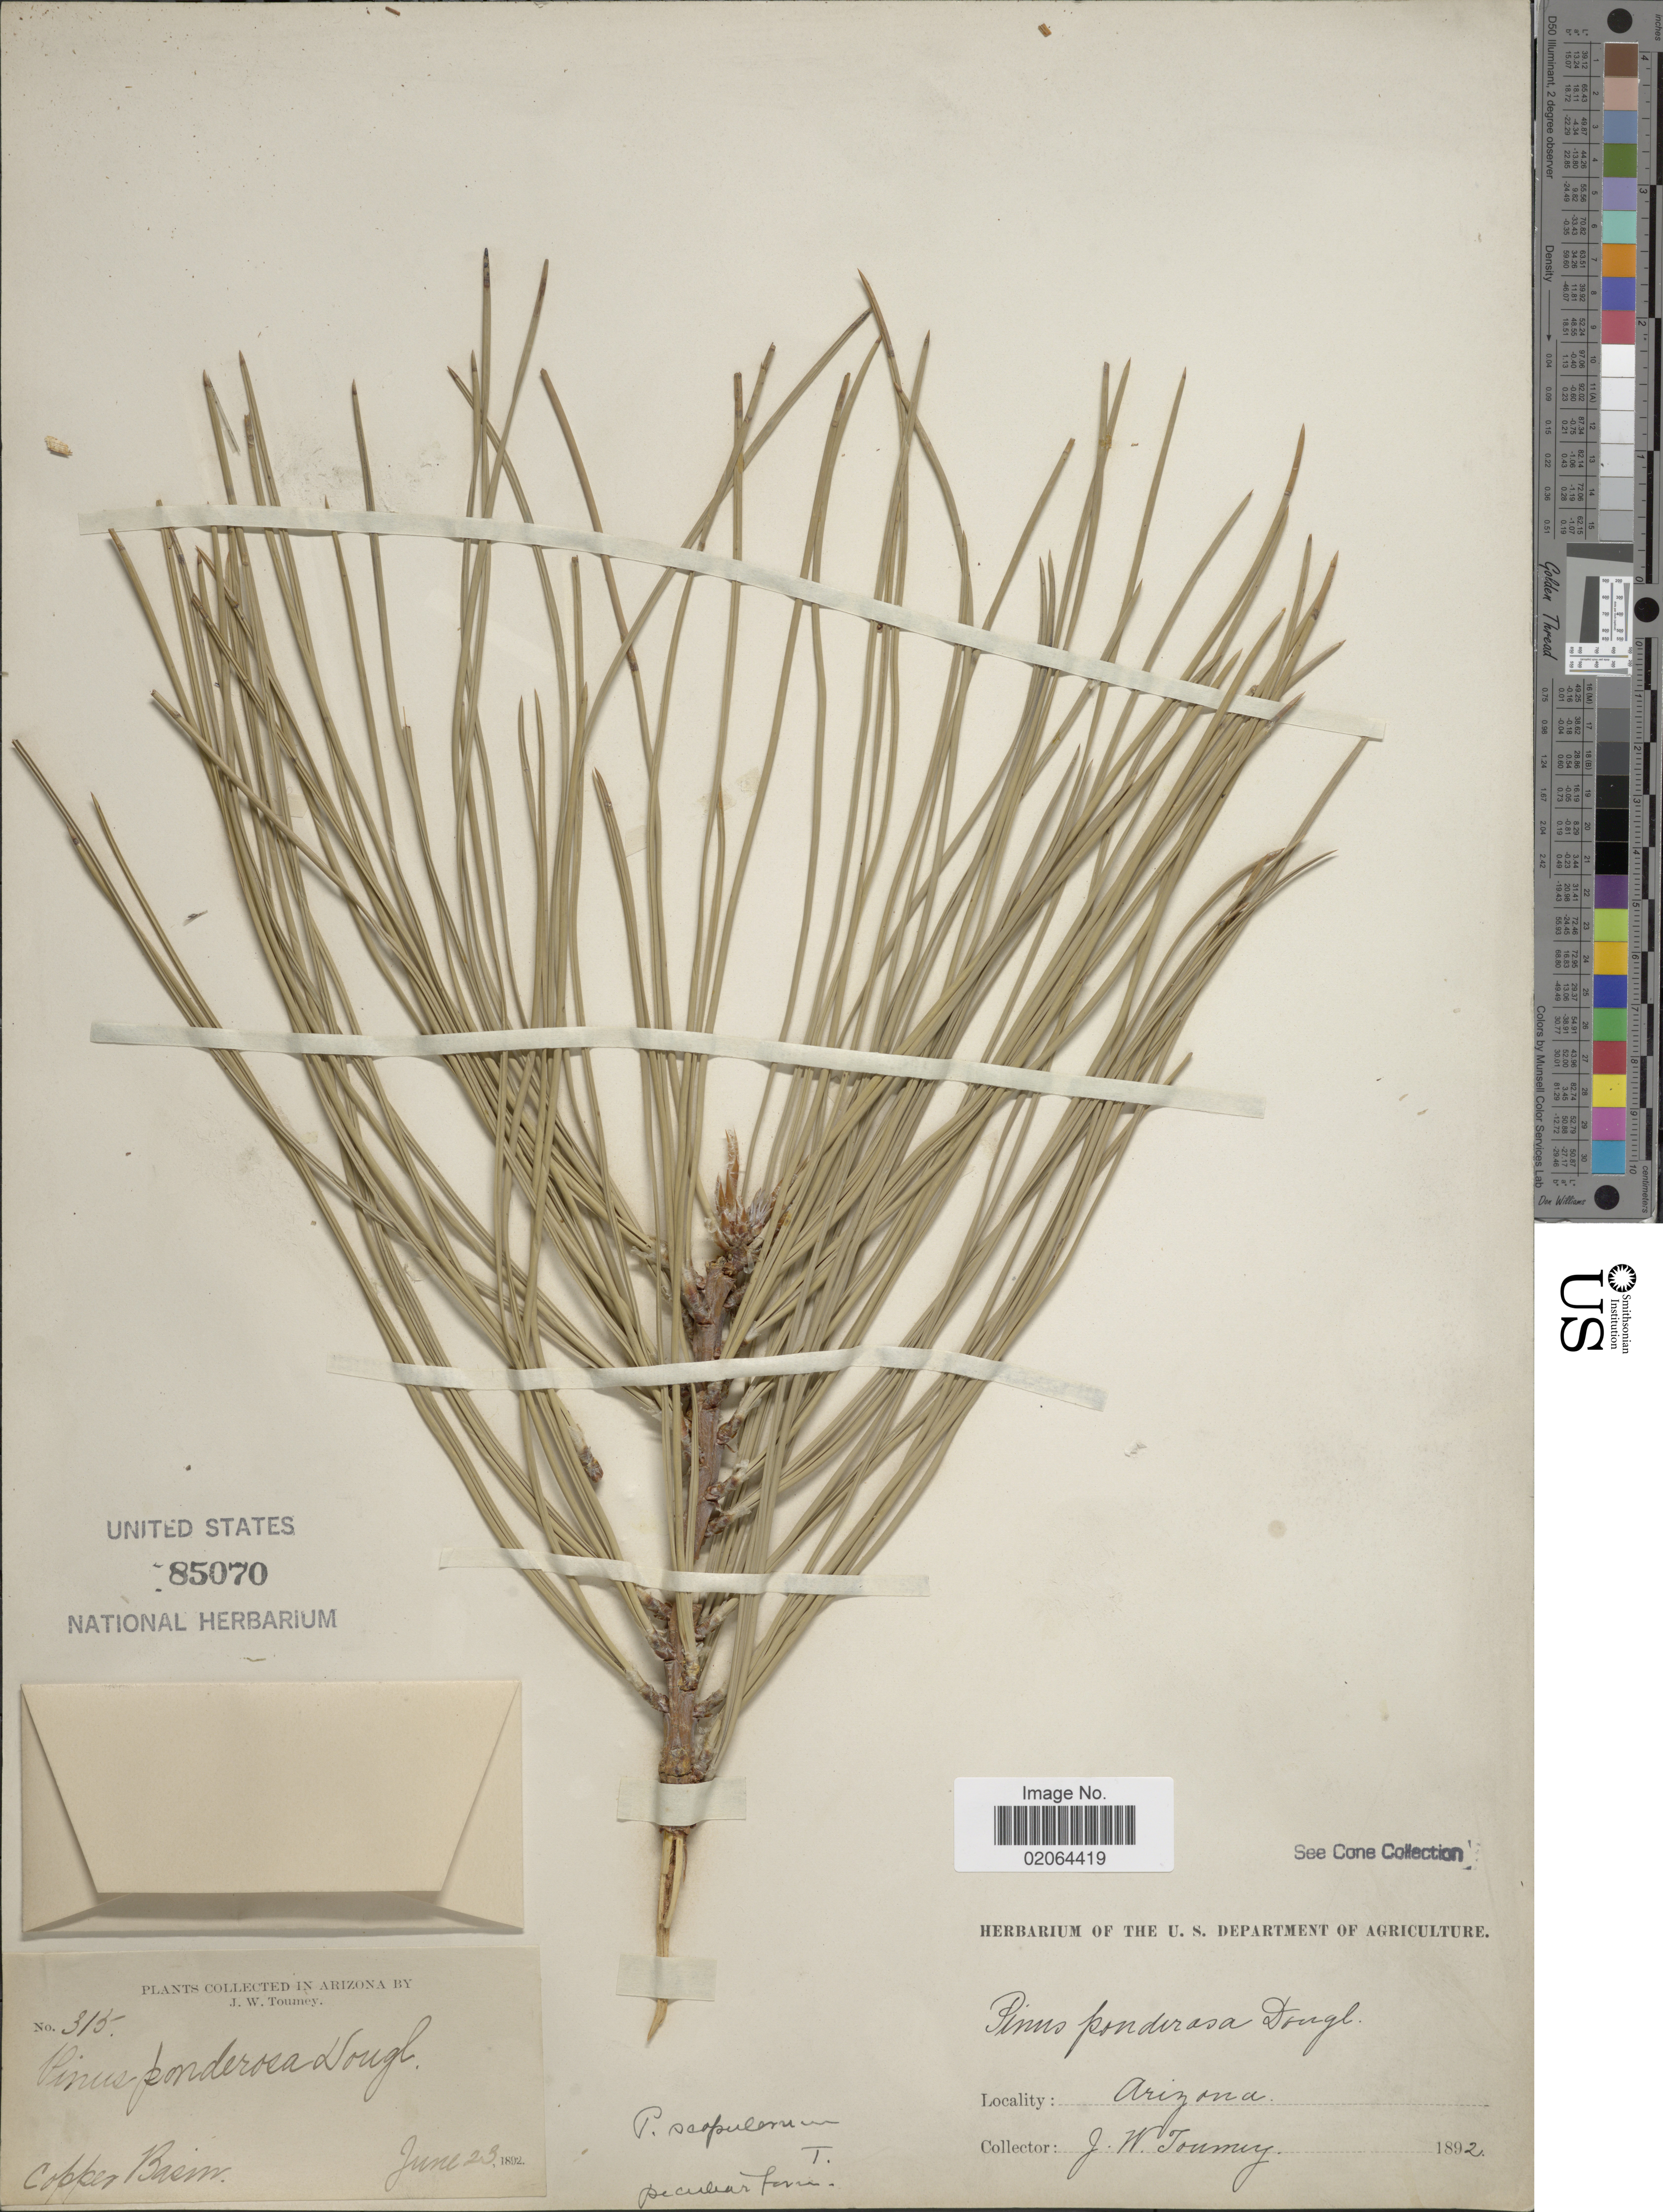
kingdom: Plantae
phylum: Tracheophyta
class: Pinopsida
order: Pinales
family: Pinaceae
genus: Pinus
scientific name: Pinus ponderosa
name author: Douglas ex C. Lawson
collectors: J. W. Toumey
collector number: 313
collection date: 1892-06-23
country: United States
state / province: Arizona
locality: Copper Basin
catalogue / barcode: US 85070